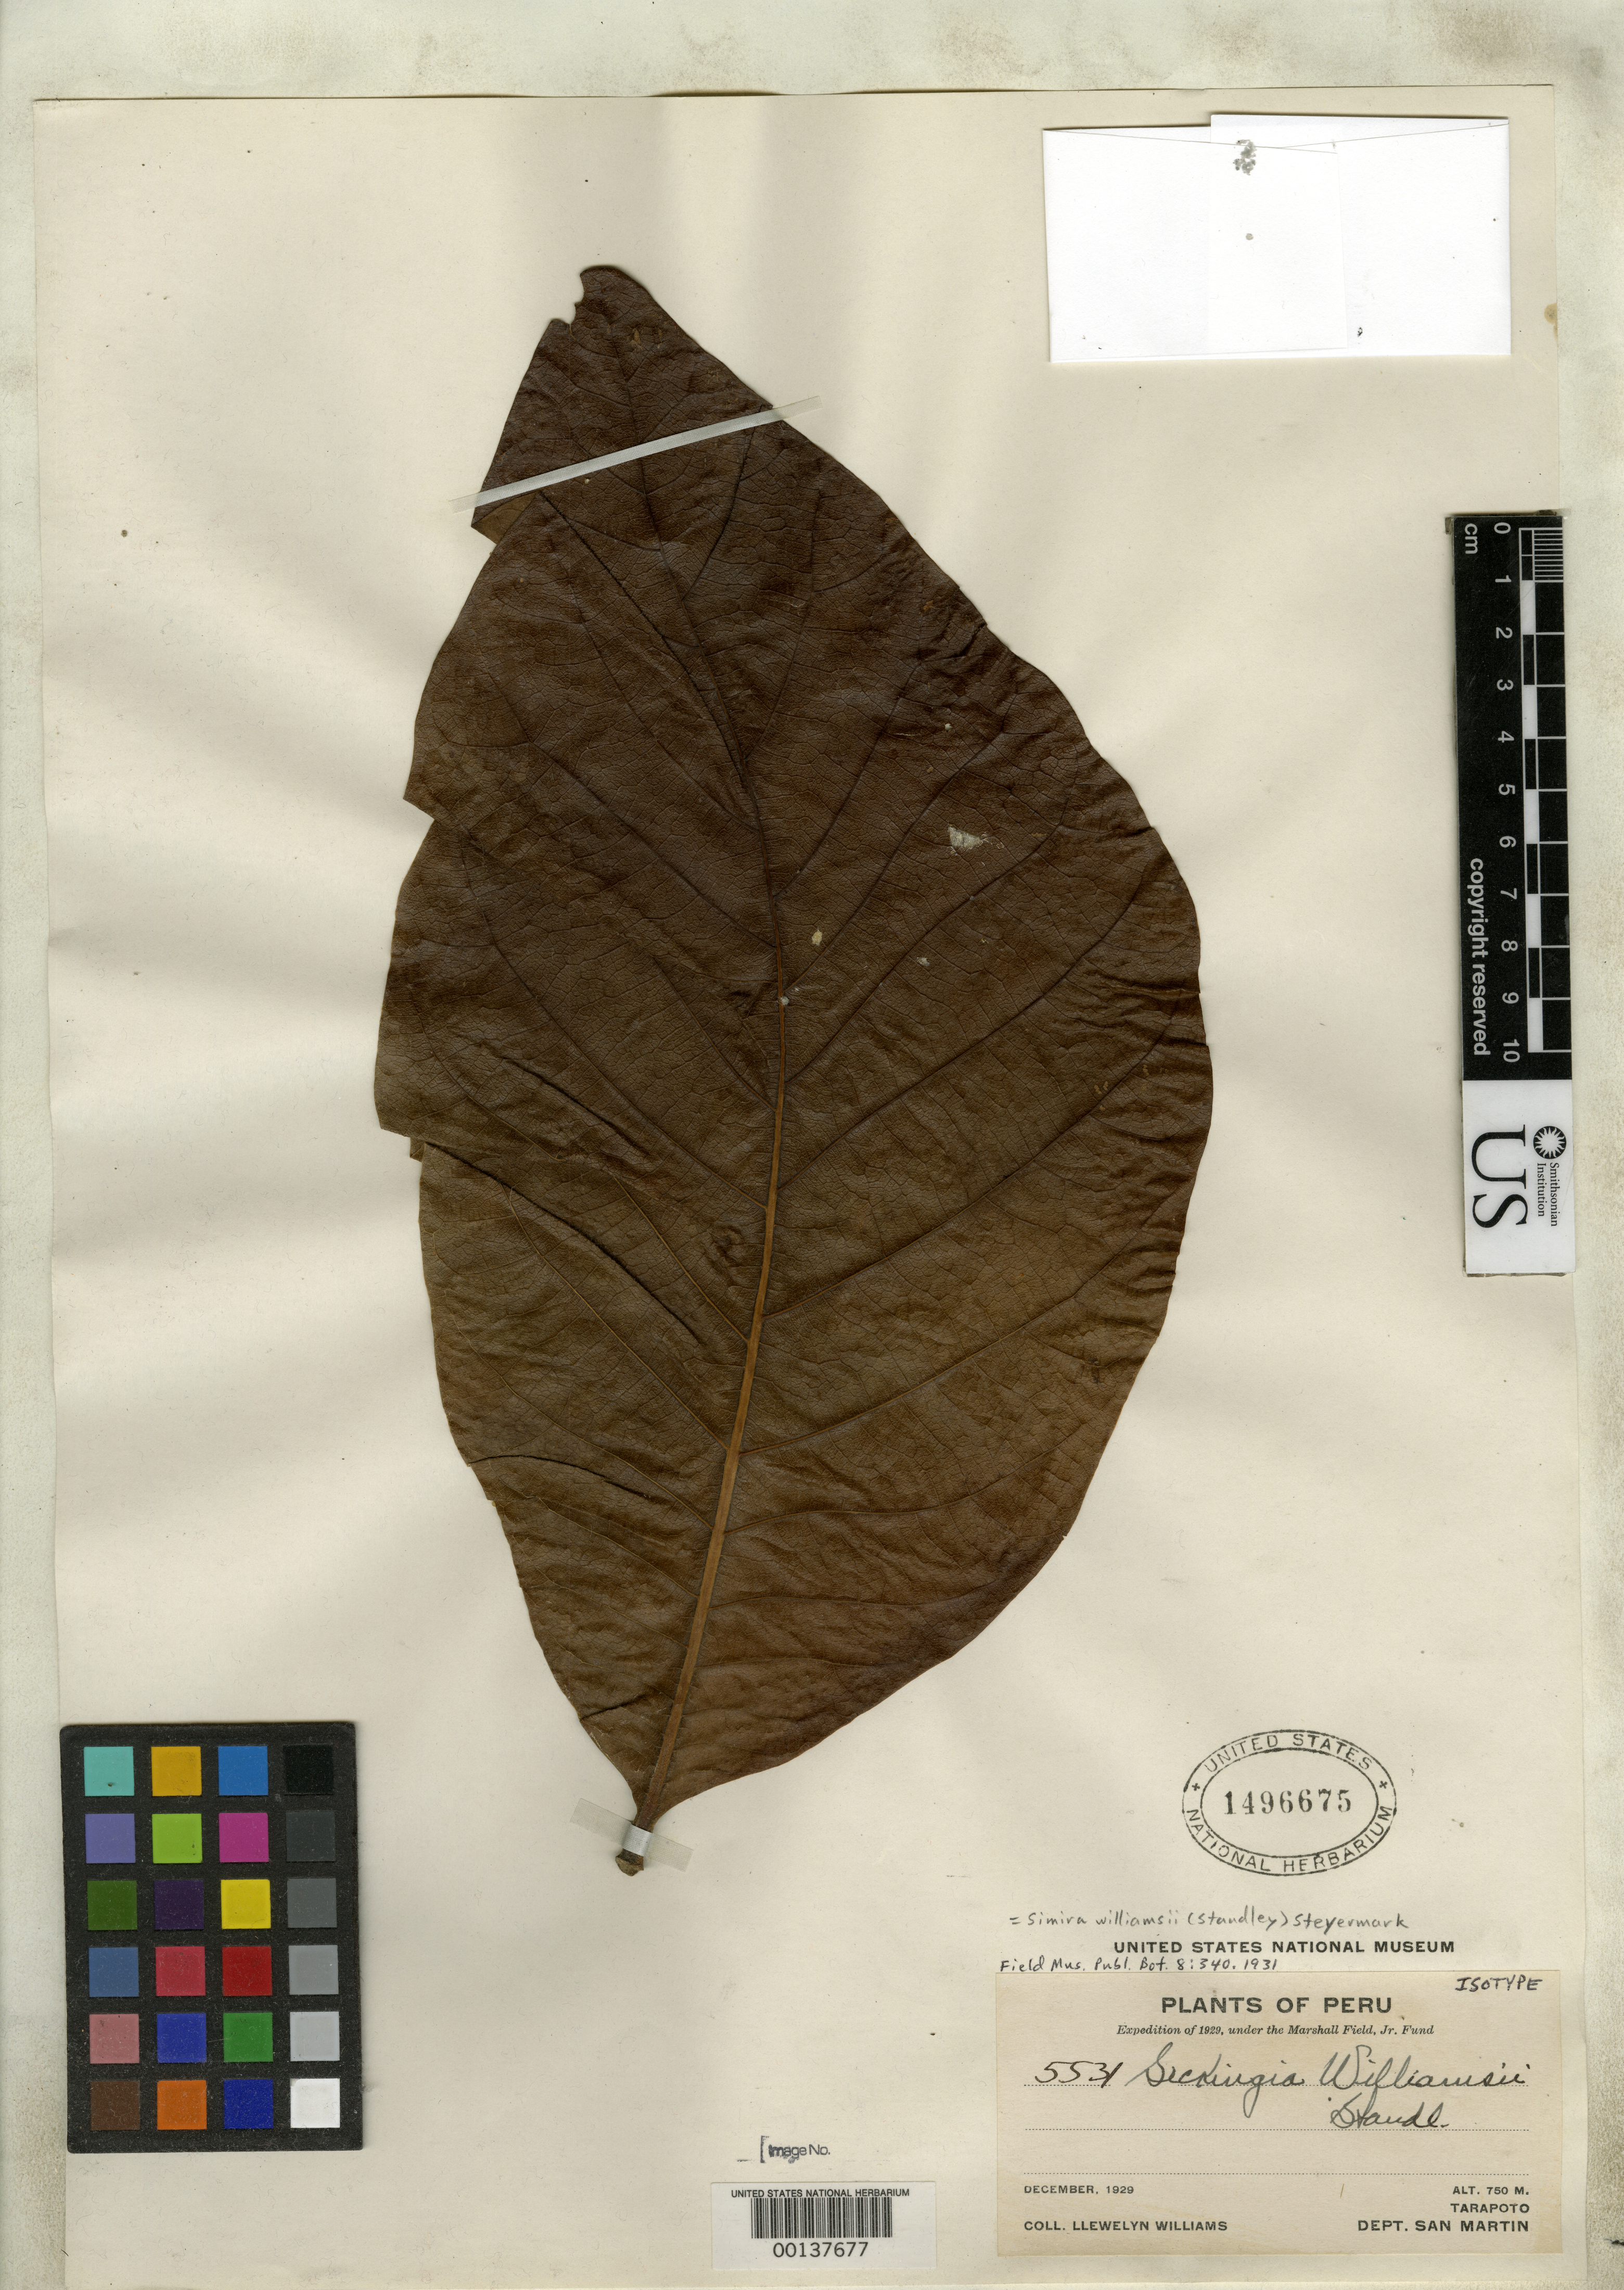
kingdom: Plantae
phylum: Tracheophyta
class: Magnoliopsida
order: Gentianales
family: Rubiaceae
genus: Sickingia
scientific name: Sickingia williamsii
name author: Standl.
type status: Isotype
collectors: Ll. Williams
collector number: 5531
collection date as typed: Dec 1929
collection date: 1929-12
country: Peru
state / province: San Martín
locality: Tarapoto.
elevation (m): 750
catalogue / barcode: US 1496675